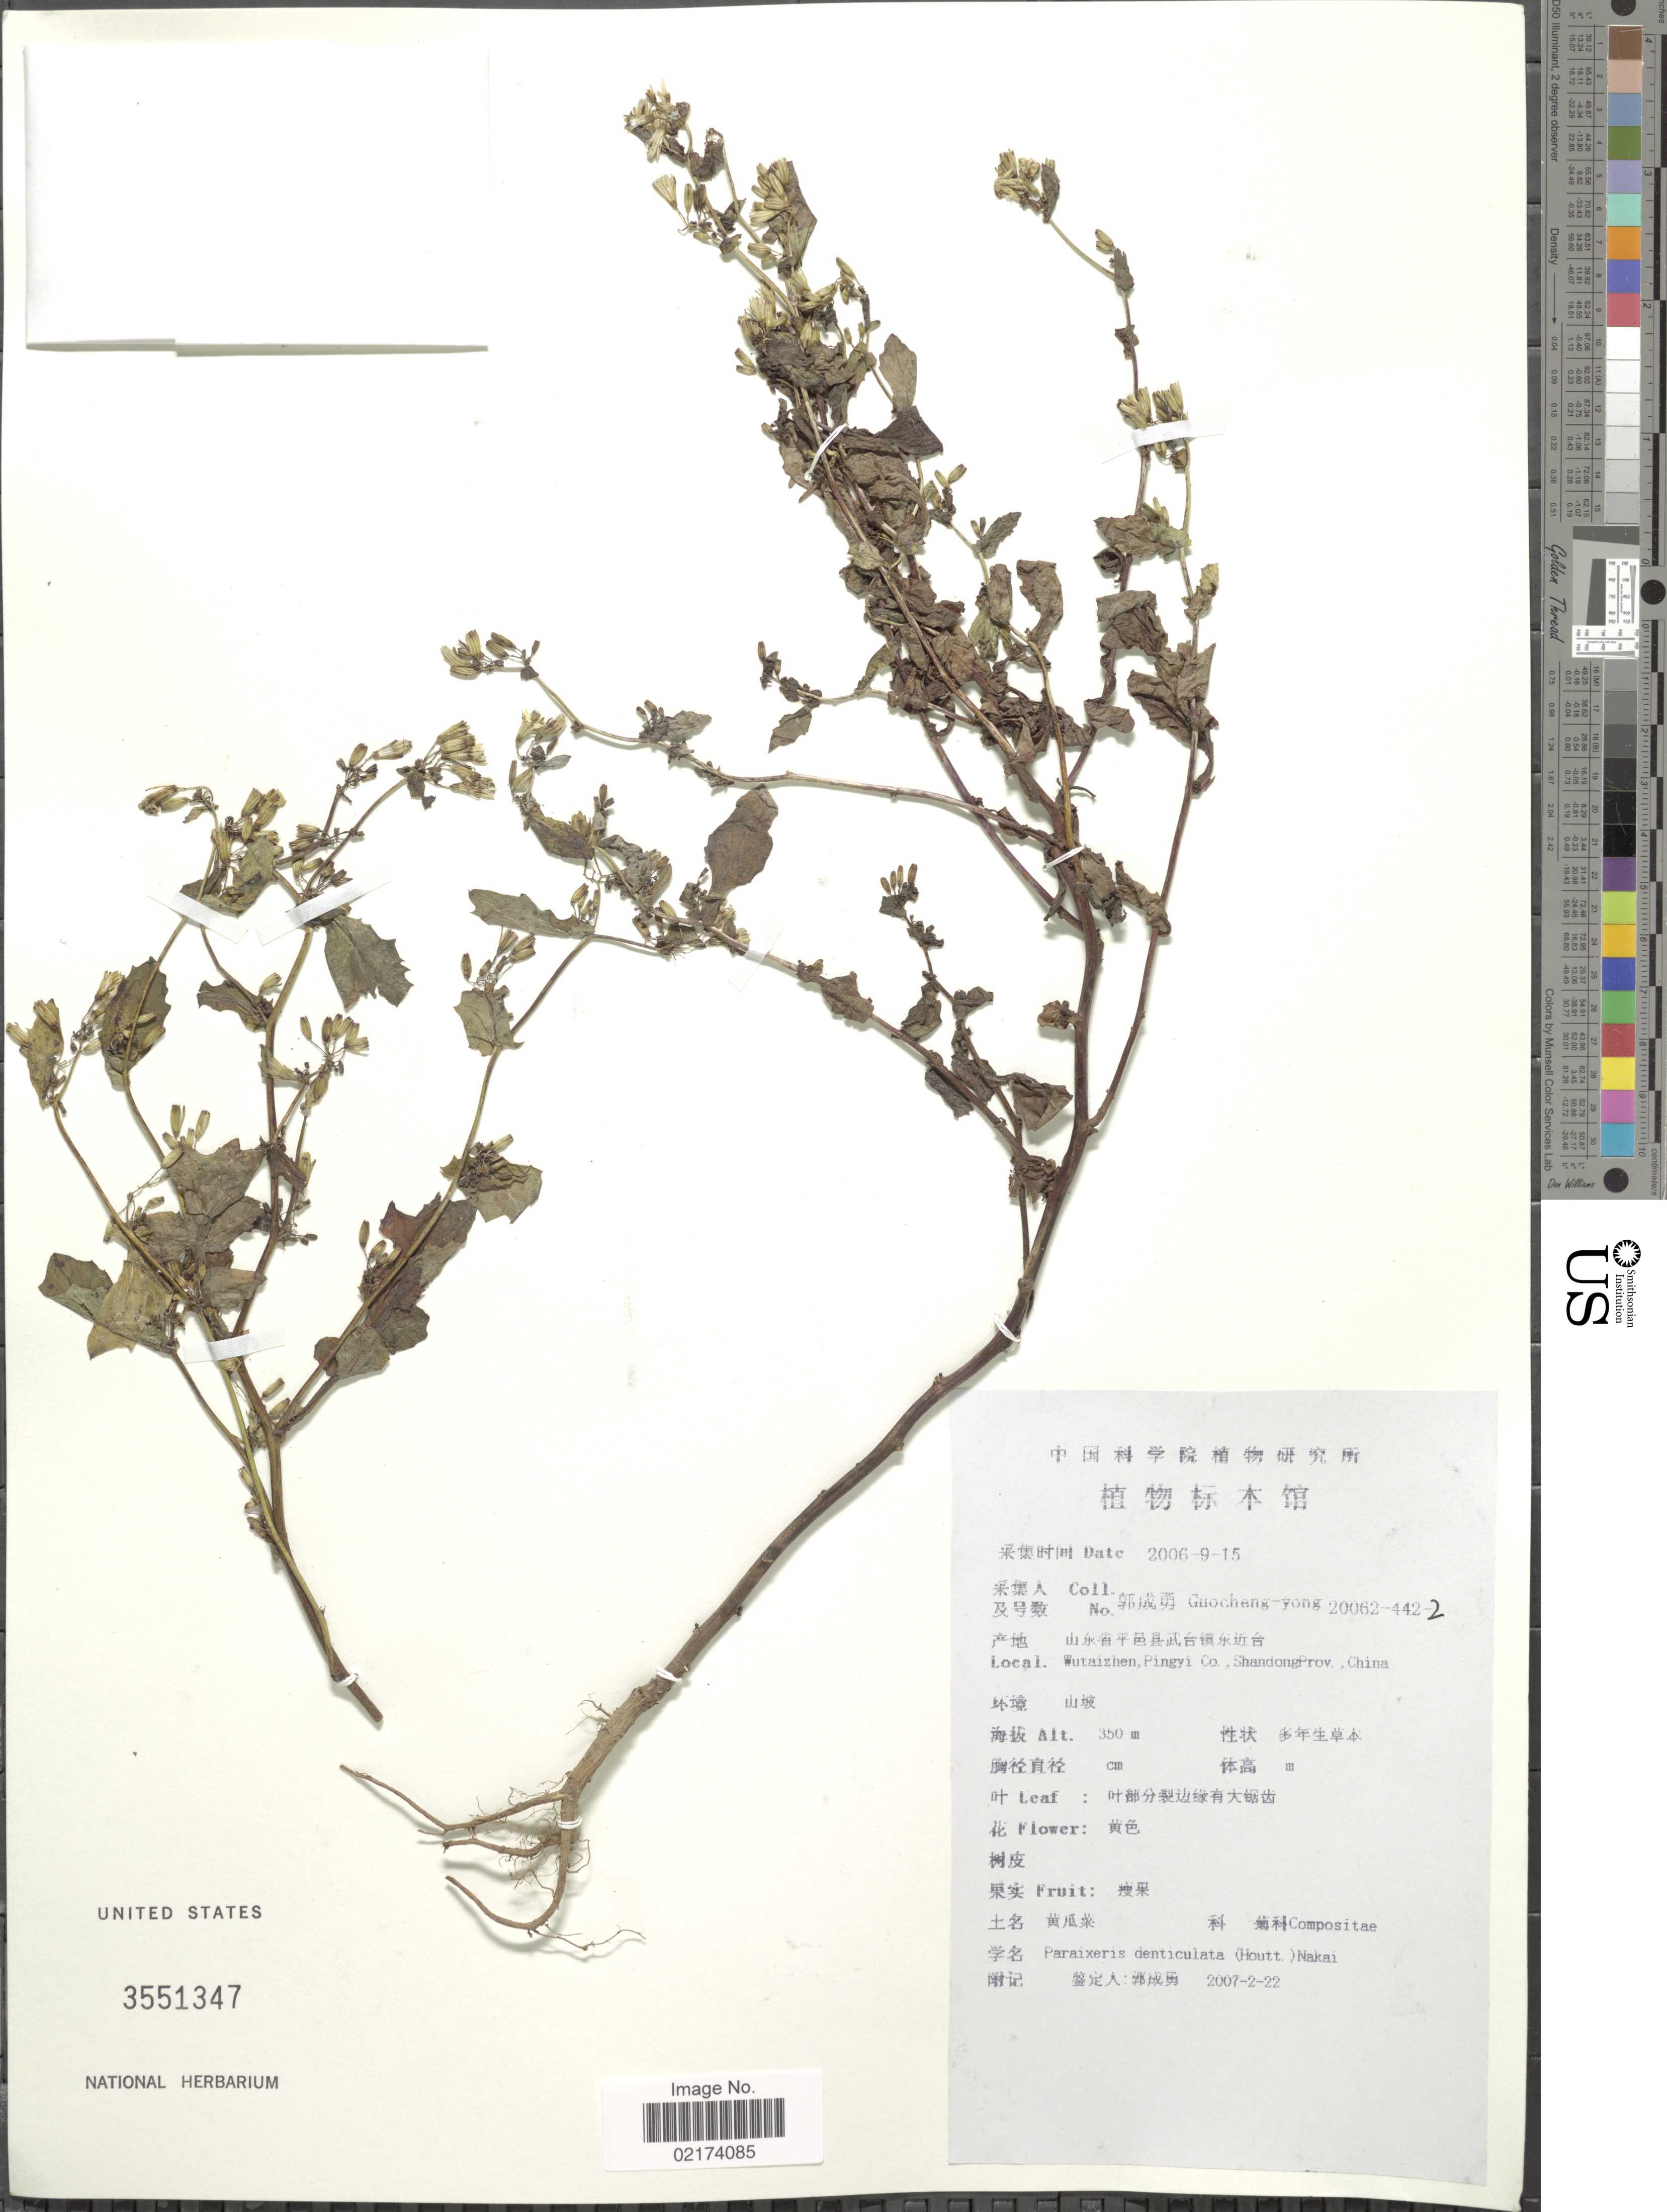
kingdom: Plantae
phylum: Tracheophyta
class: Magnoliopsida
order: Asterales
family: Asteraceae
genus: Crepidiastrum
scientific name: Crepidiastrum denticulatum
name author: (Houtt.) Pak & Kawano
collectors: Guo cheng-yong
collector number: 20062-442-2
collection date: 2006-09-15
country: China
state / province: Shandong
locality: Wutaizhen, Pingyi Co., Shandong Prov.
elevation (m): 350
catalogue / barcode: US 3551347